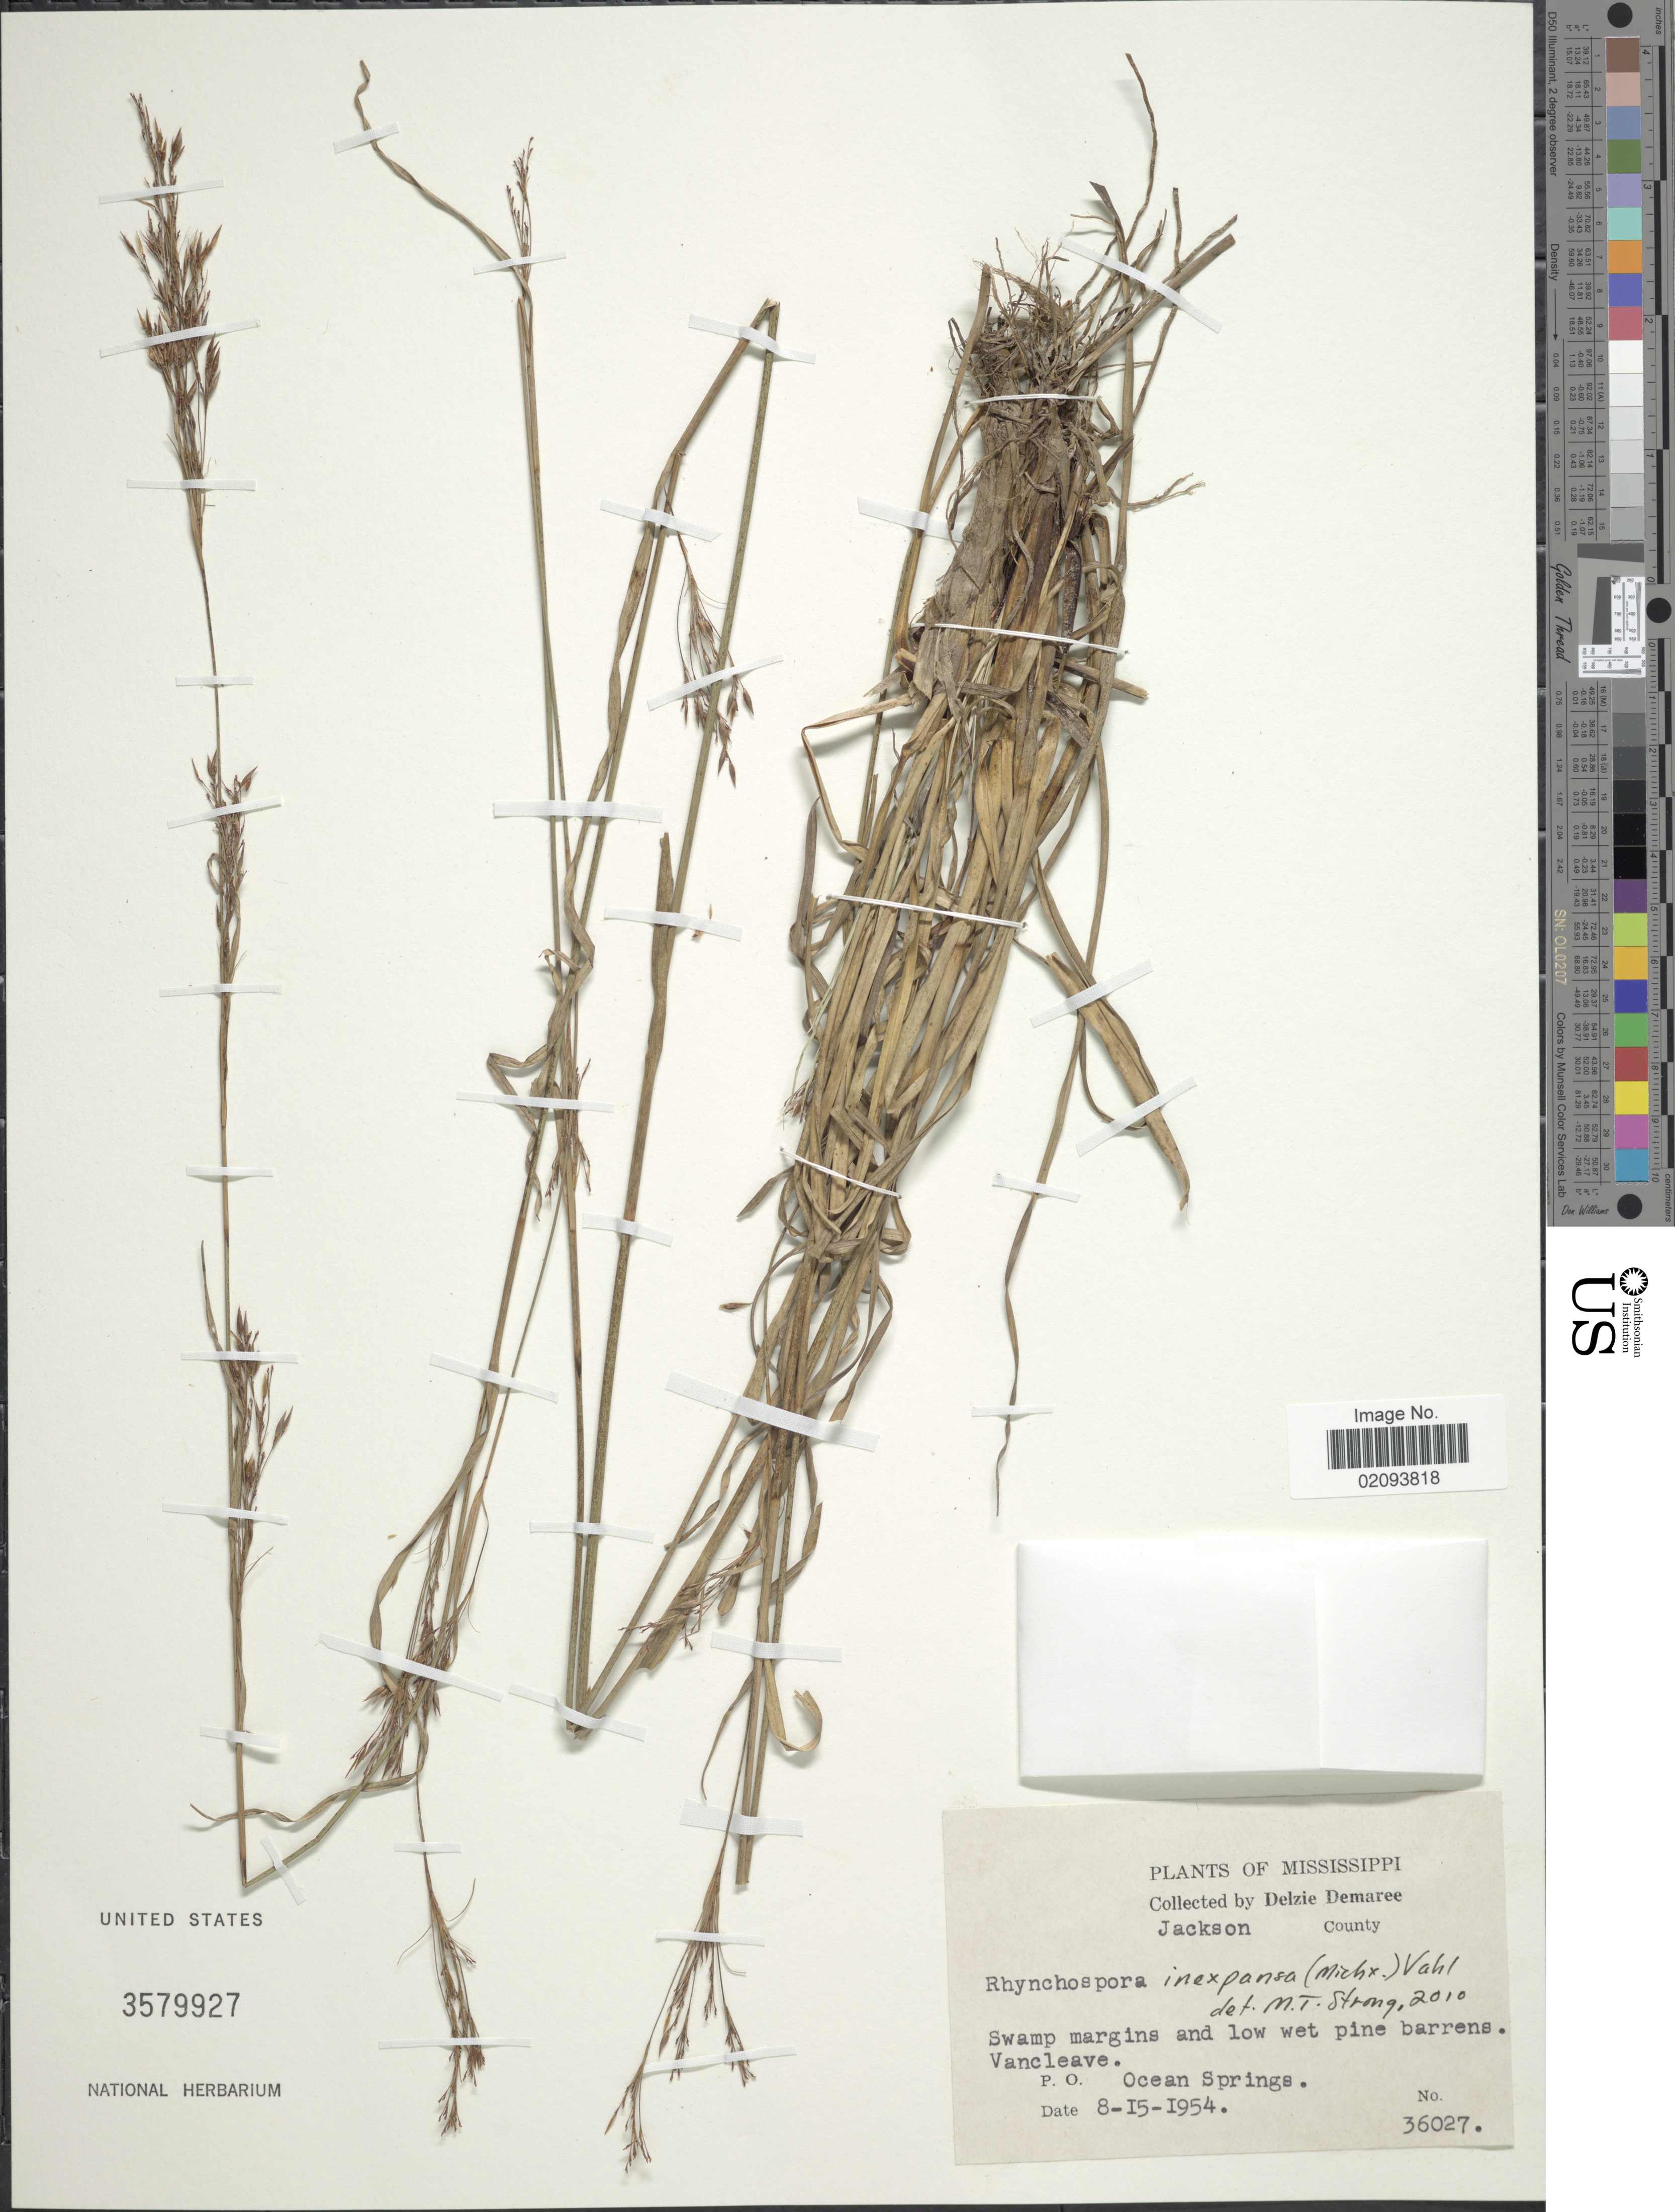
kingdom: Plantae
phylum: Tracheophyta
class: Liliopsida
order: Poales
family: Cyperaceae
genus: Rhynchospora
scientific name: Rhynchospora inexpansa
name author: (Michx.) Vahl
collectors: D. Demaree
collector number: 36027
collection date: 1954-08-15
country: United States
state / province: Mississippi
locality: Jackson County. Vancleave. P.O. Ocean Springs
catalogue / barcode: US 3579927